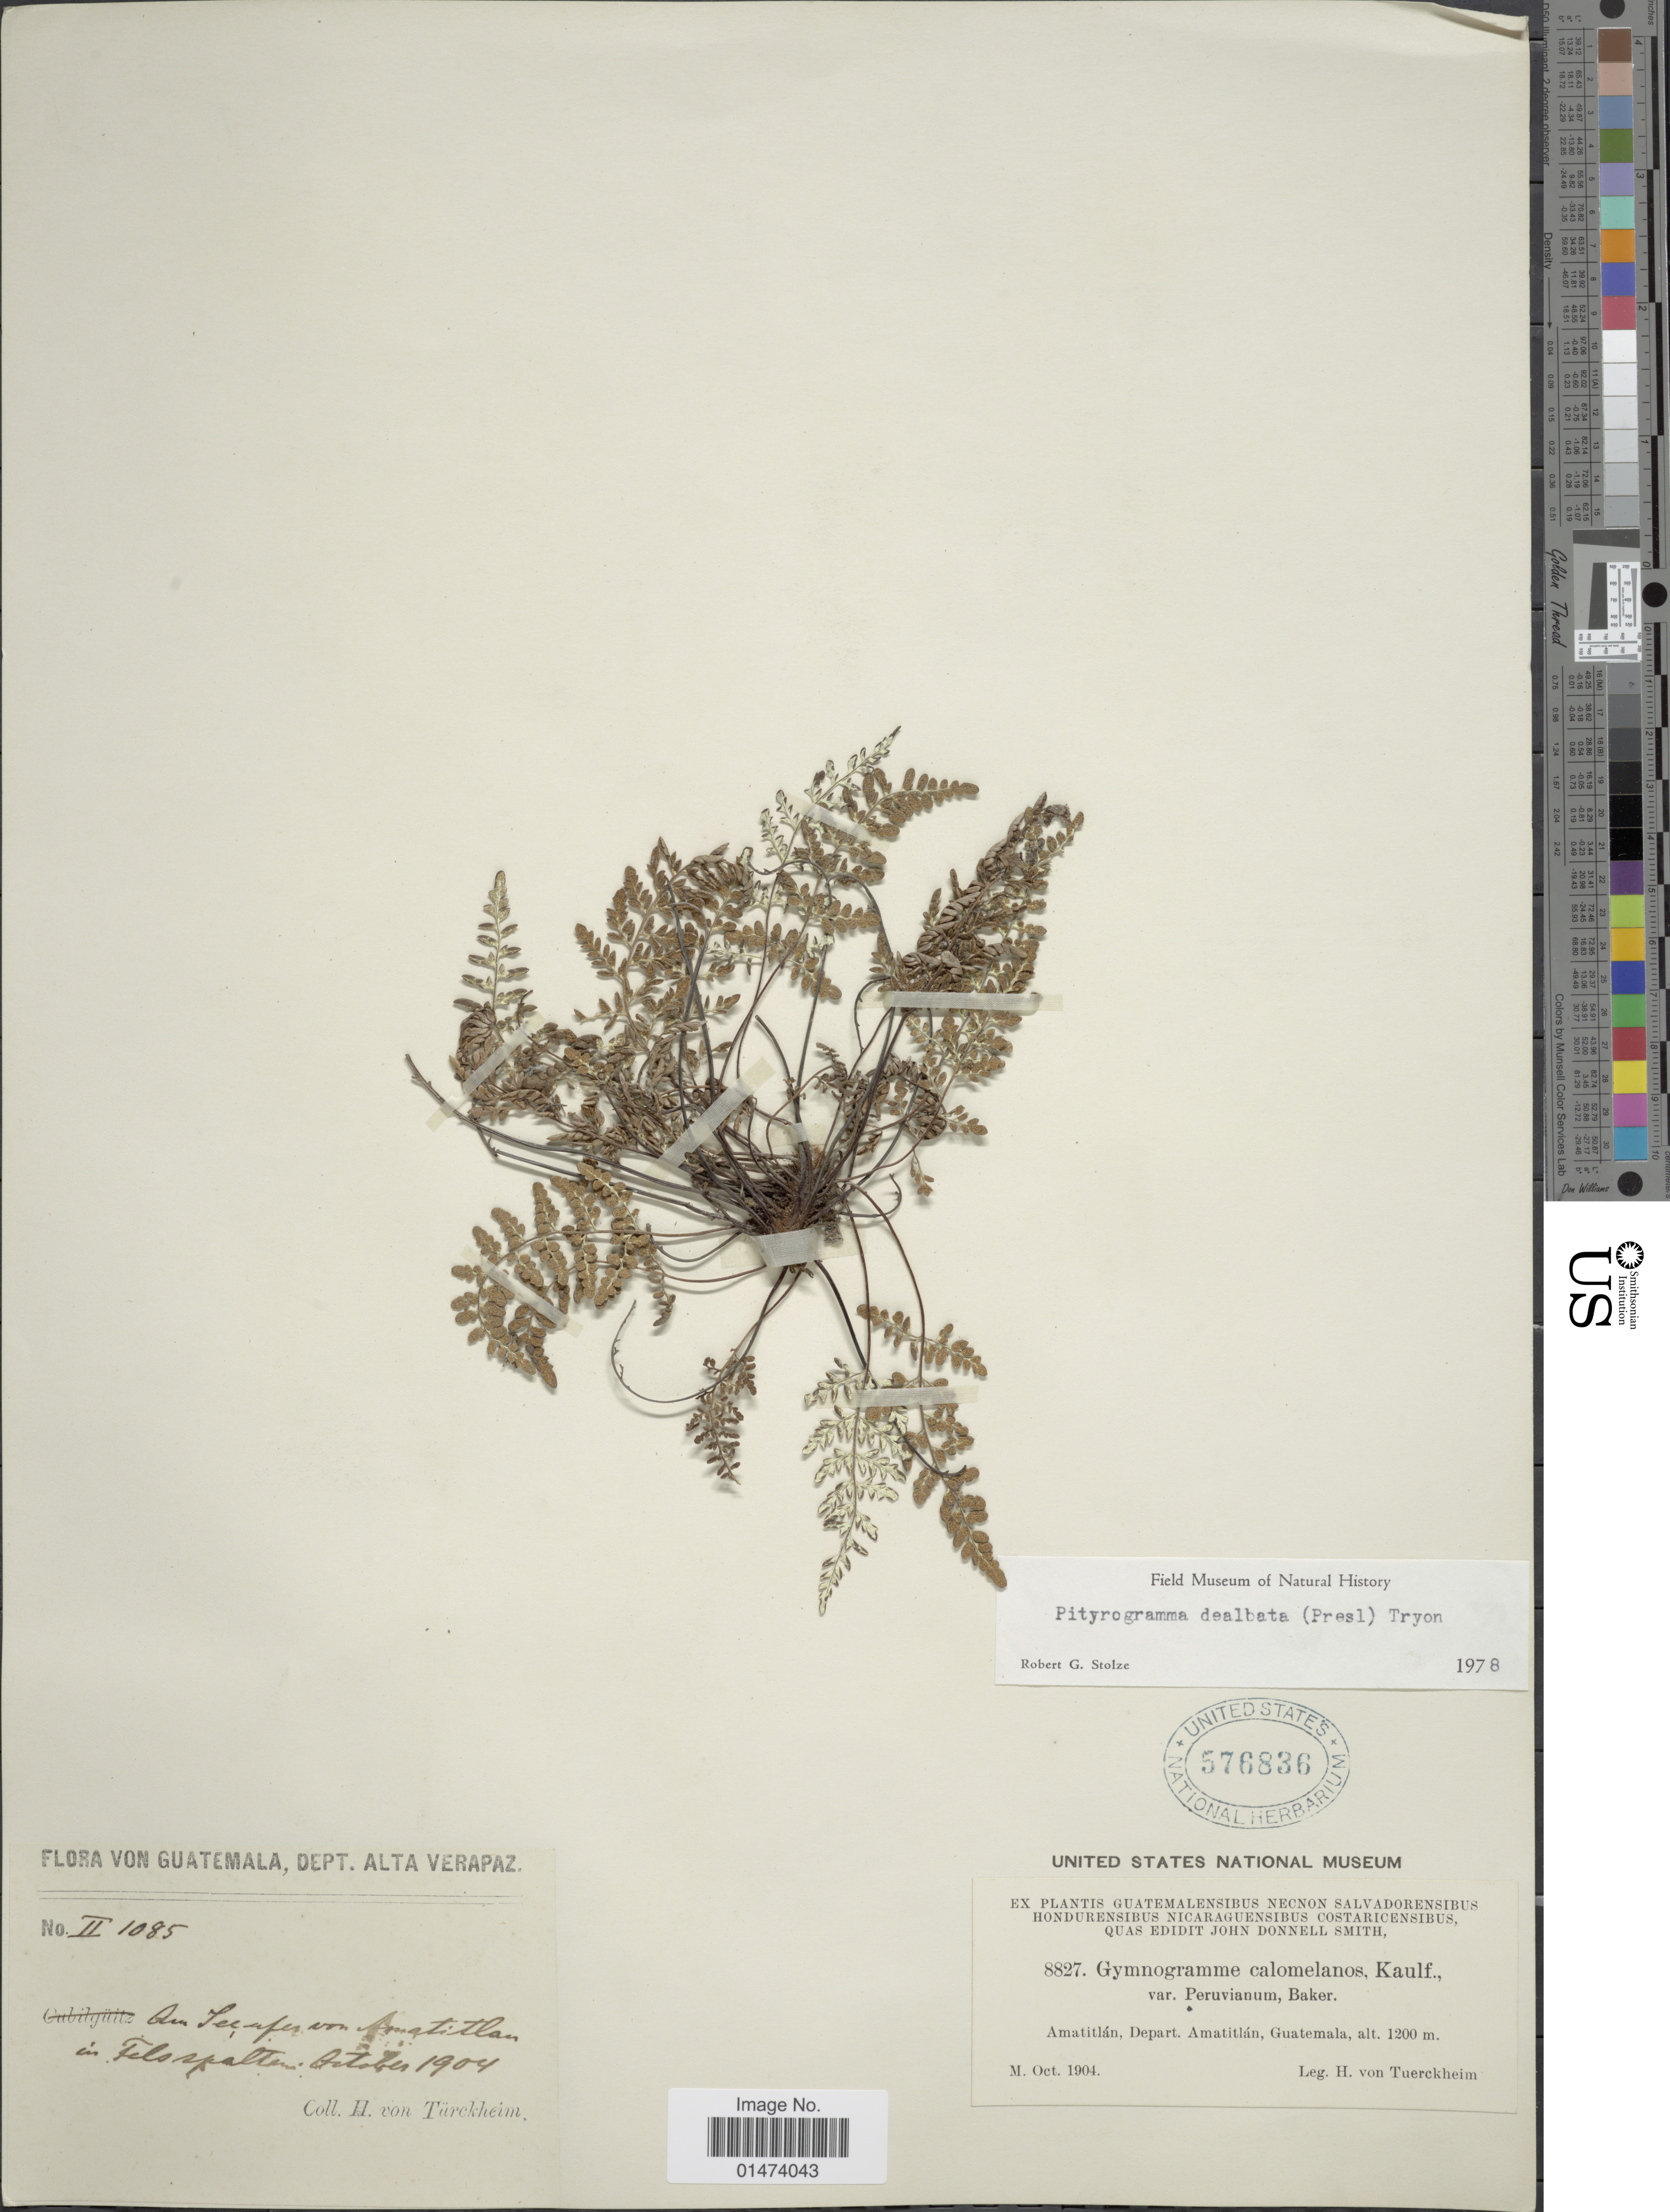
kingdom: Plantae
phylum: Tracheophyta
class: Polypodiopsida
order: Polypodiales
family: Pteridaceae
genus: Pityrogramma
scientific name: Pityrogramma dealbata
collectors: H. von Türckheim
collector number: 8827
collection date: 1904-10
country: Guatemala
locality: Amatitlan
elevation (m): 1200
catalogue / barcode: US 576836